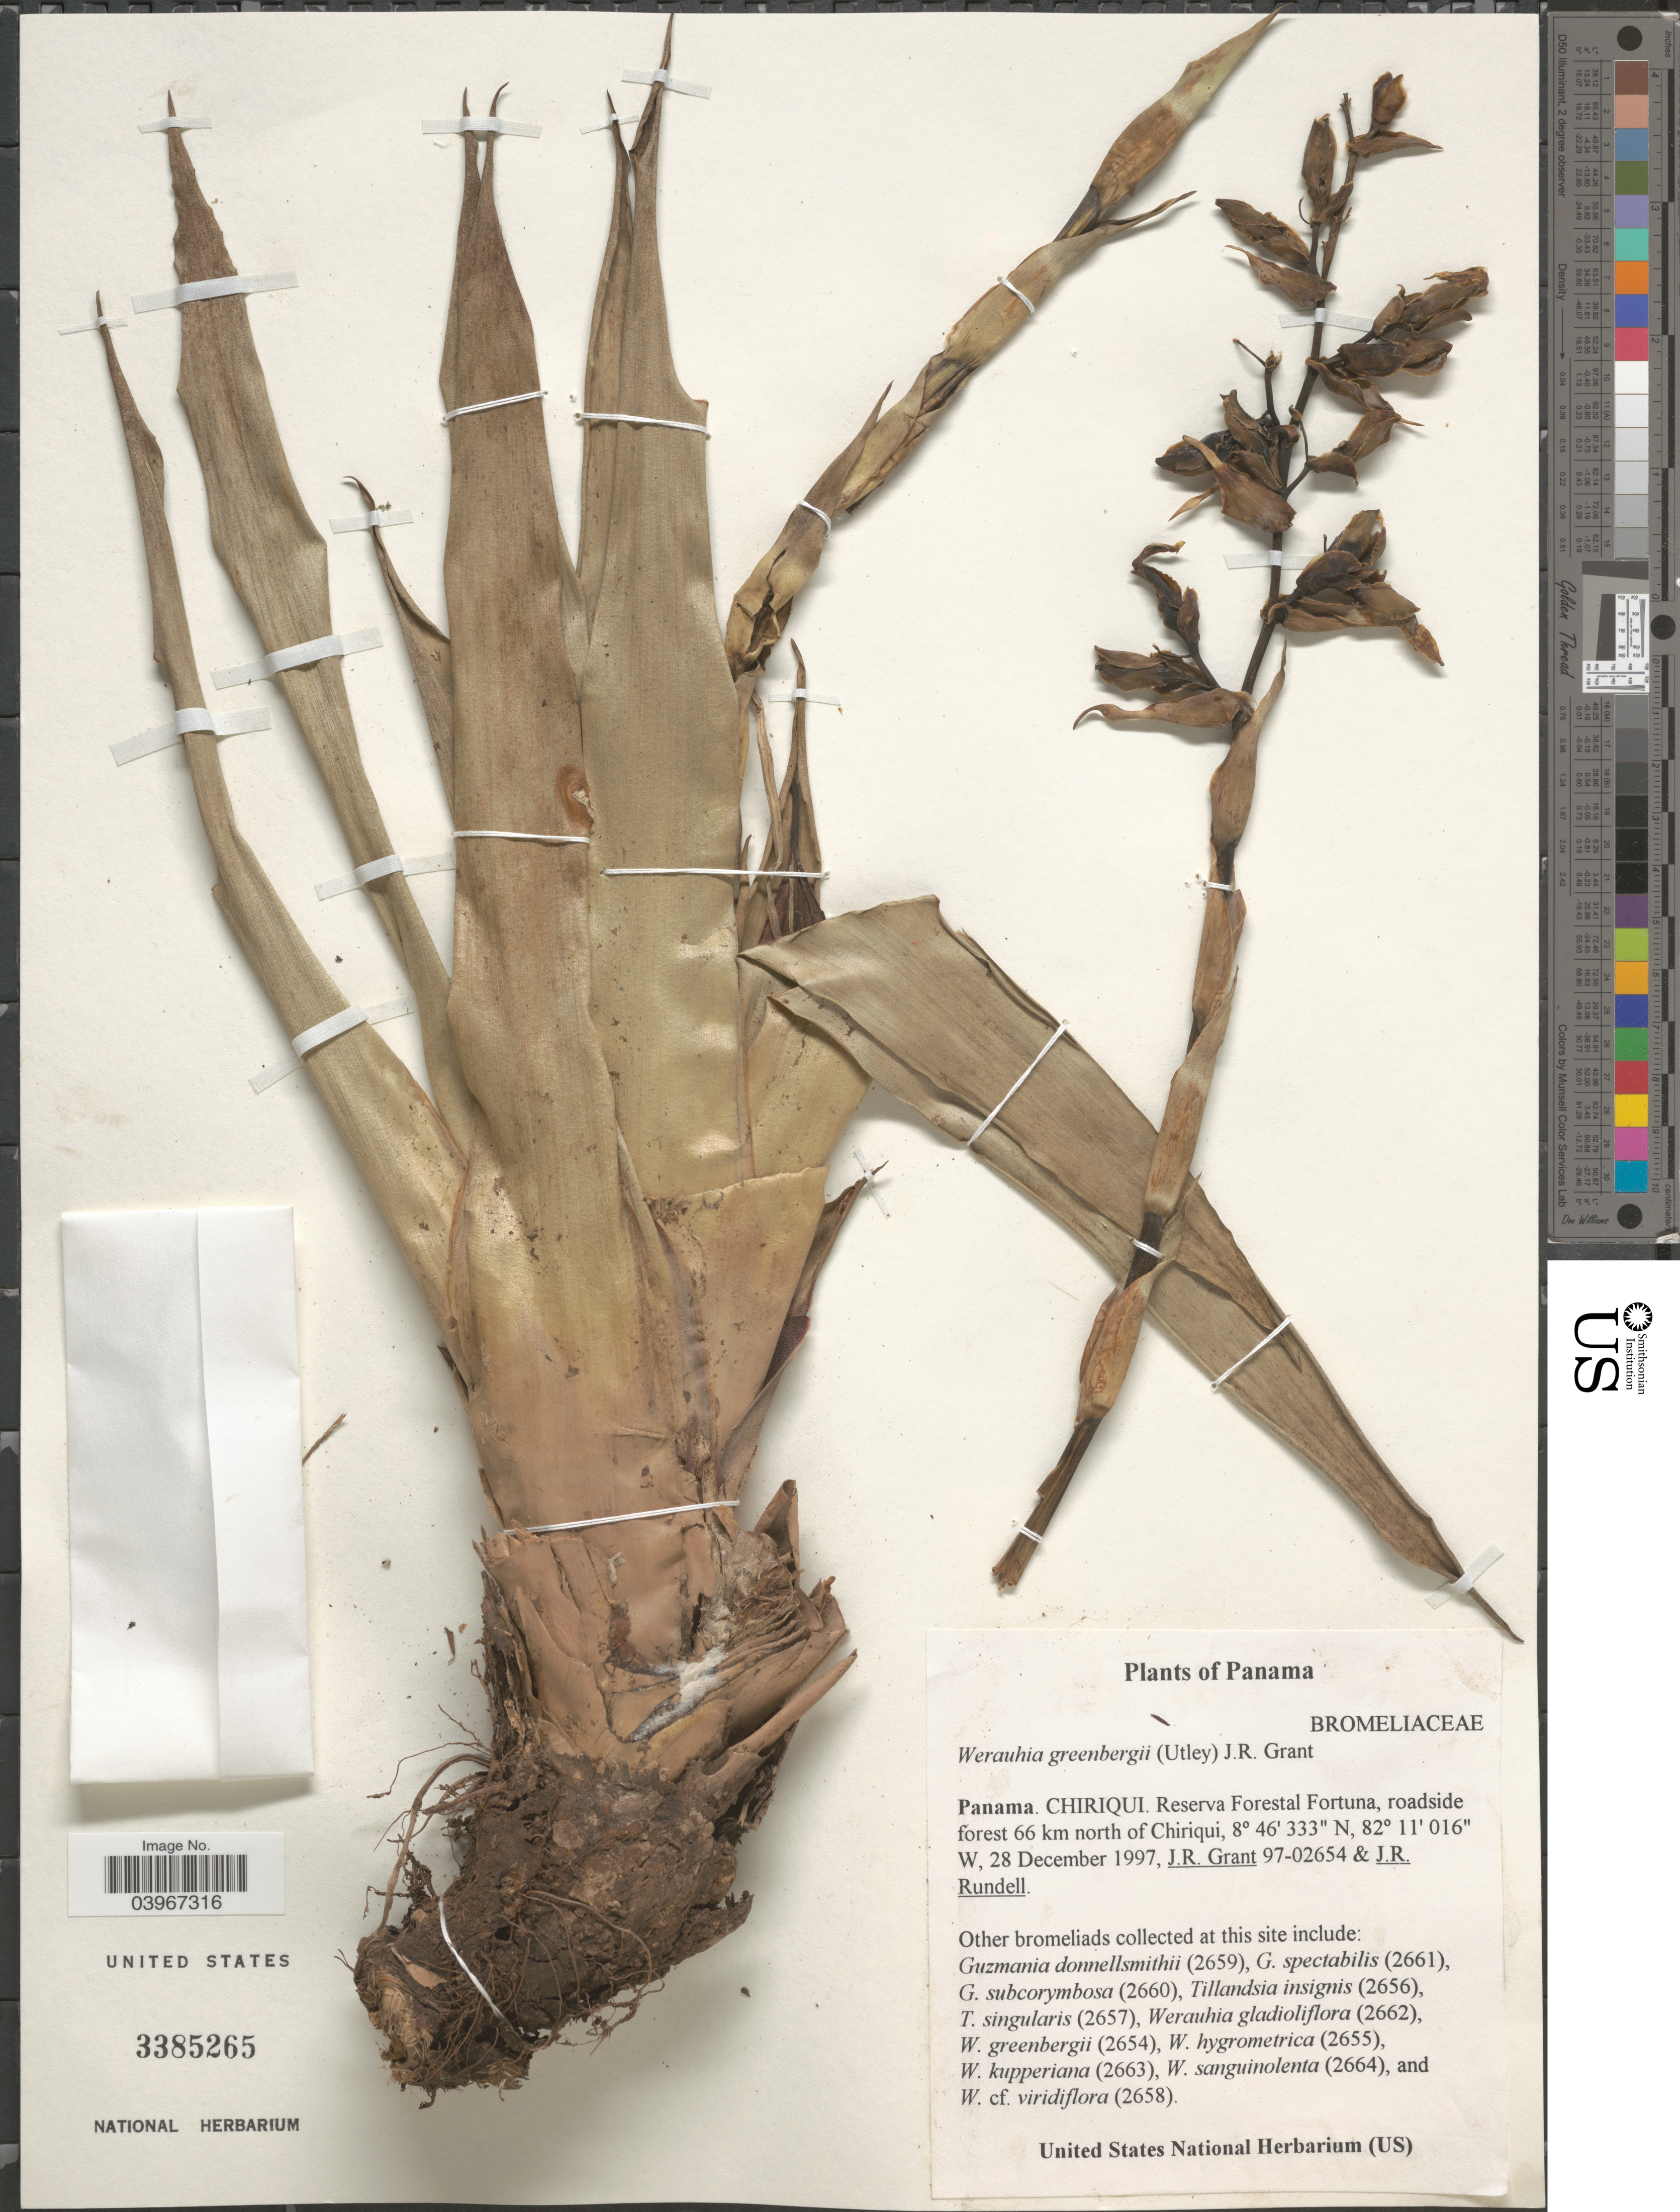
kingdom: Plantae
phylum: Tracheophyta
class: Liliopsida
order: Poales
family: Bromeliaceae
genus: Werauhia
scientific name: Werauhia greenbergii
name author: (Utley) J.R. Grant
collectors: J. Grant & J. R. Rundell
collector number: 97-02654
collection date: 1997-12-28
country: Panama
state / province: Chiriqui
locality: Reserva Forestal Fortuna, roadside forest 66 km north of Chiriqui.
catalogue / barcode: US 3385265